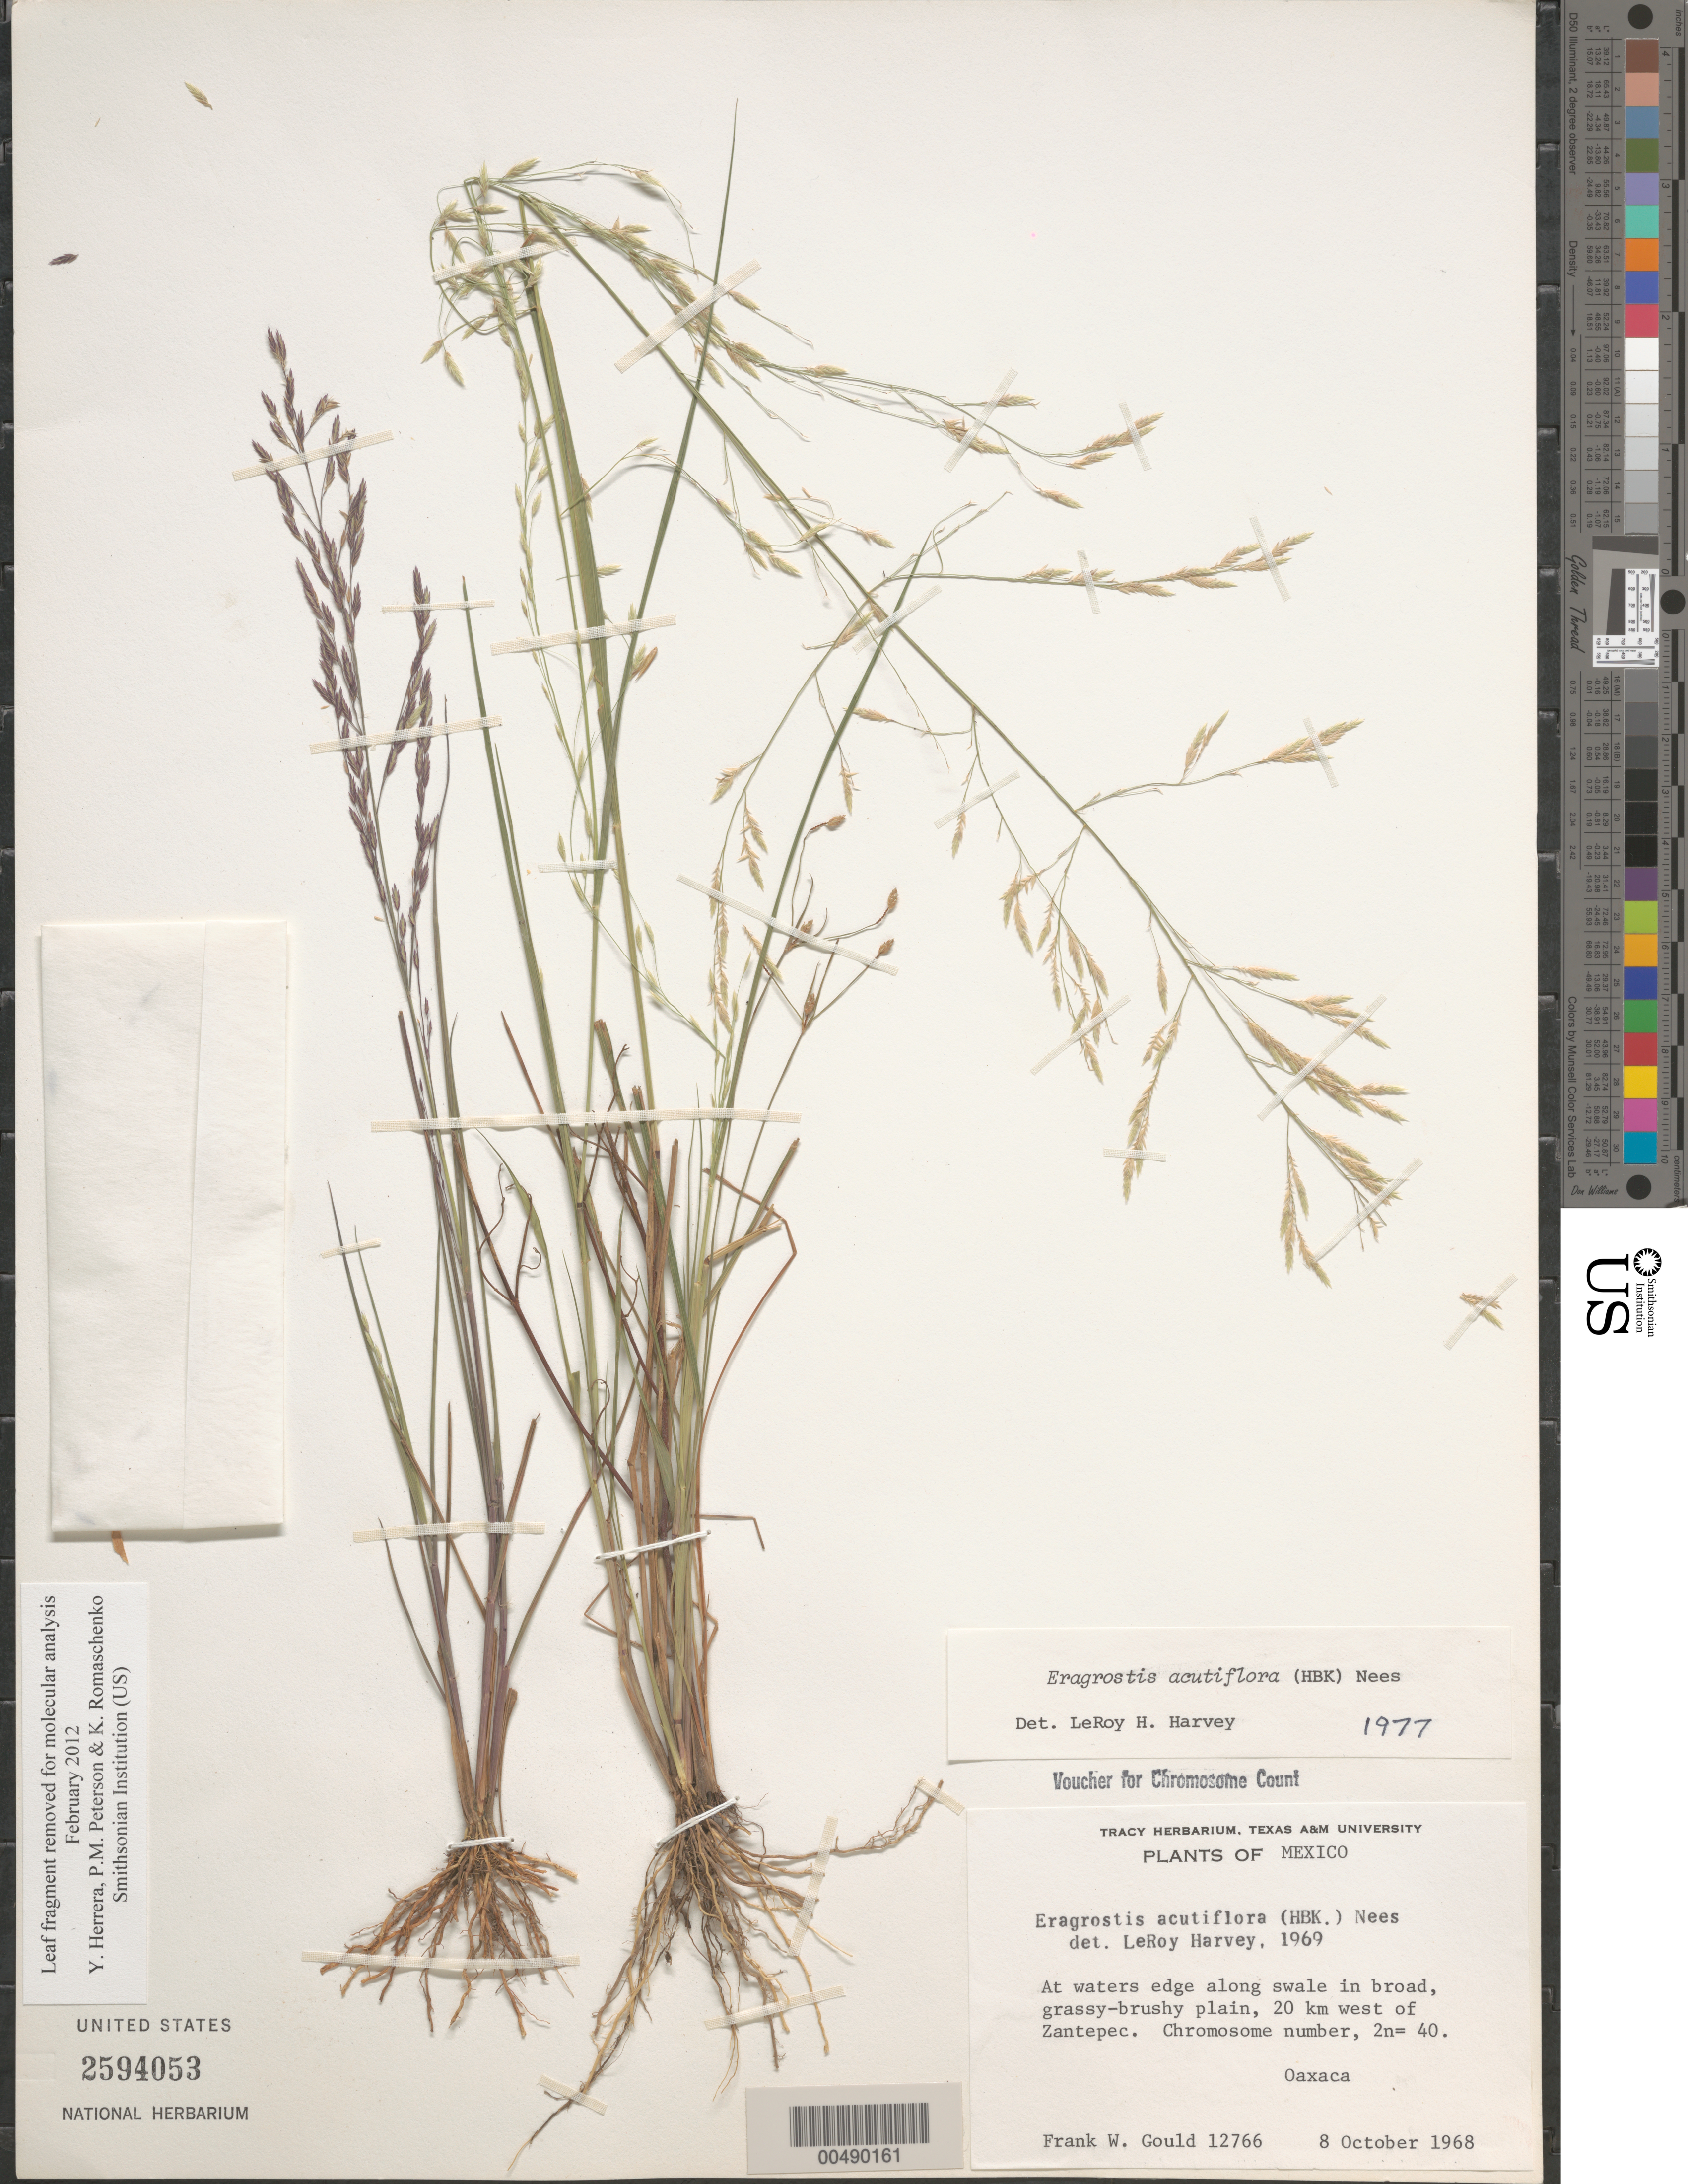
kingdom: Plantae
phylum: Tracheophyta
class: Liliopsida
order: Poales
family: Poaceae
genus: Eragrostis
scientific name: Eragrostis acutiflora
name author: (Kunth) Nees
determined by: Harvey, L. H.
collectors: F. W. Gould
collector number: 12766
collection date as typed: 8 Oct 1968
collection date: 1968-10-08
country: Mexico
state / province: Oaxaca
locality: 20 km W of Zantepec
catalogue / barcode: US 2594053